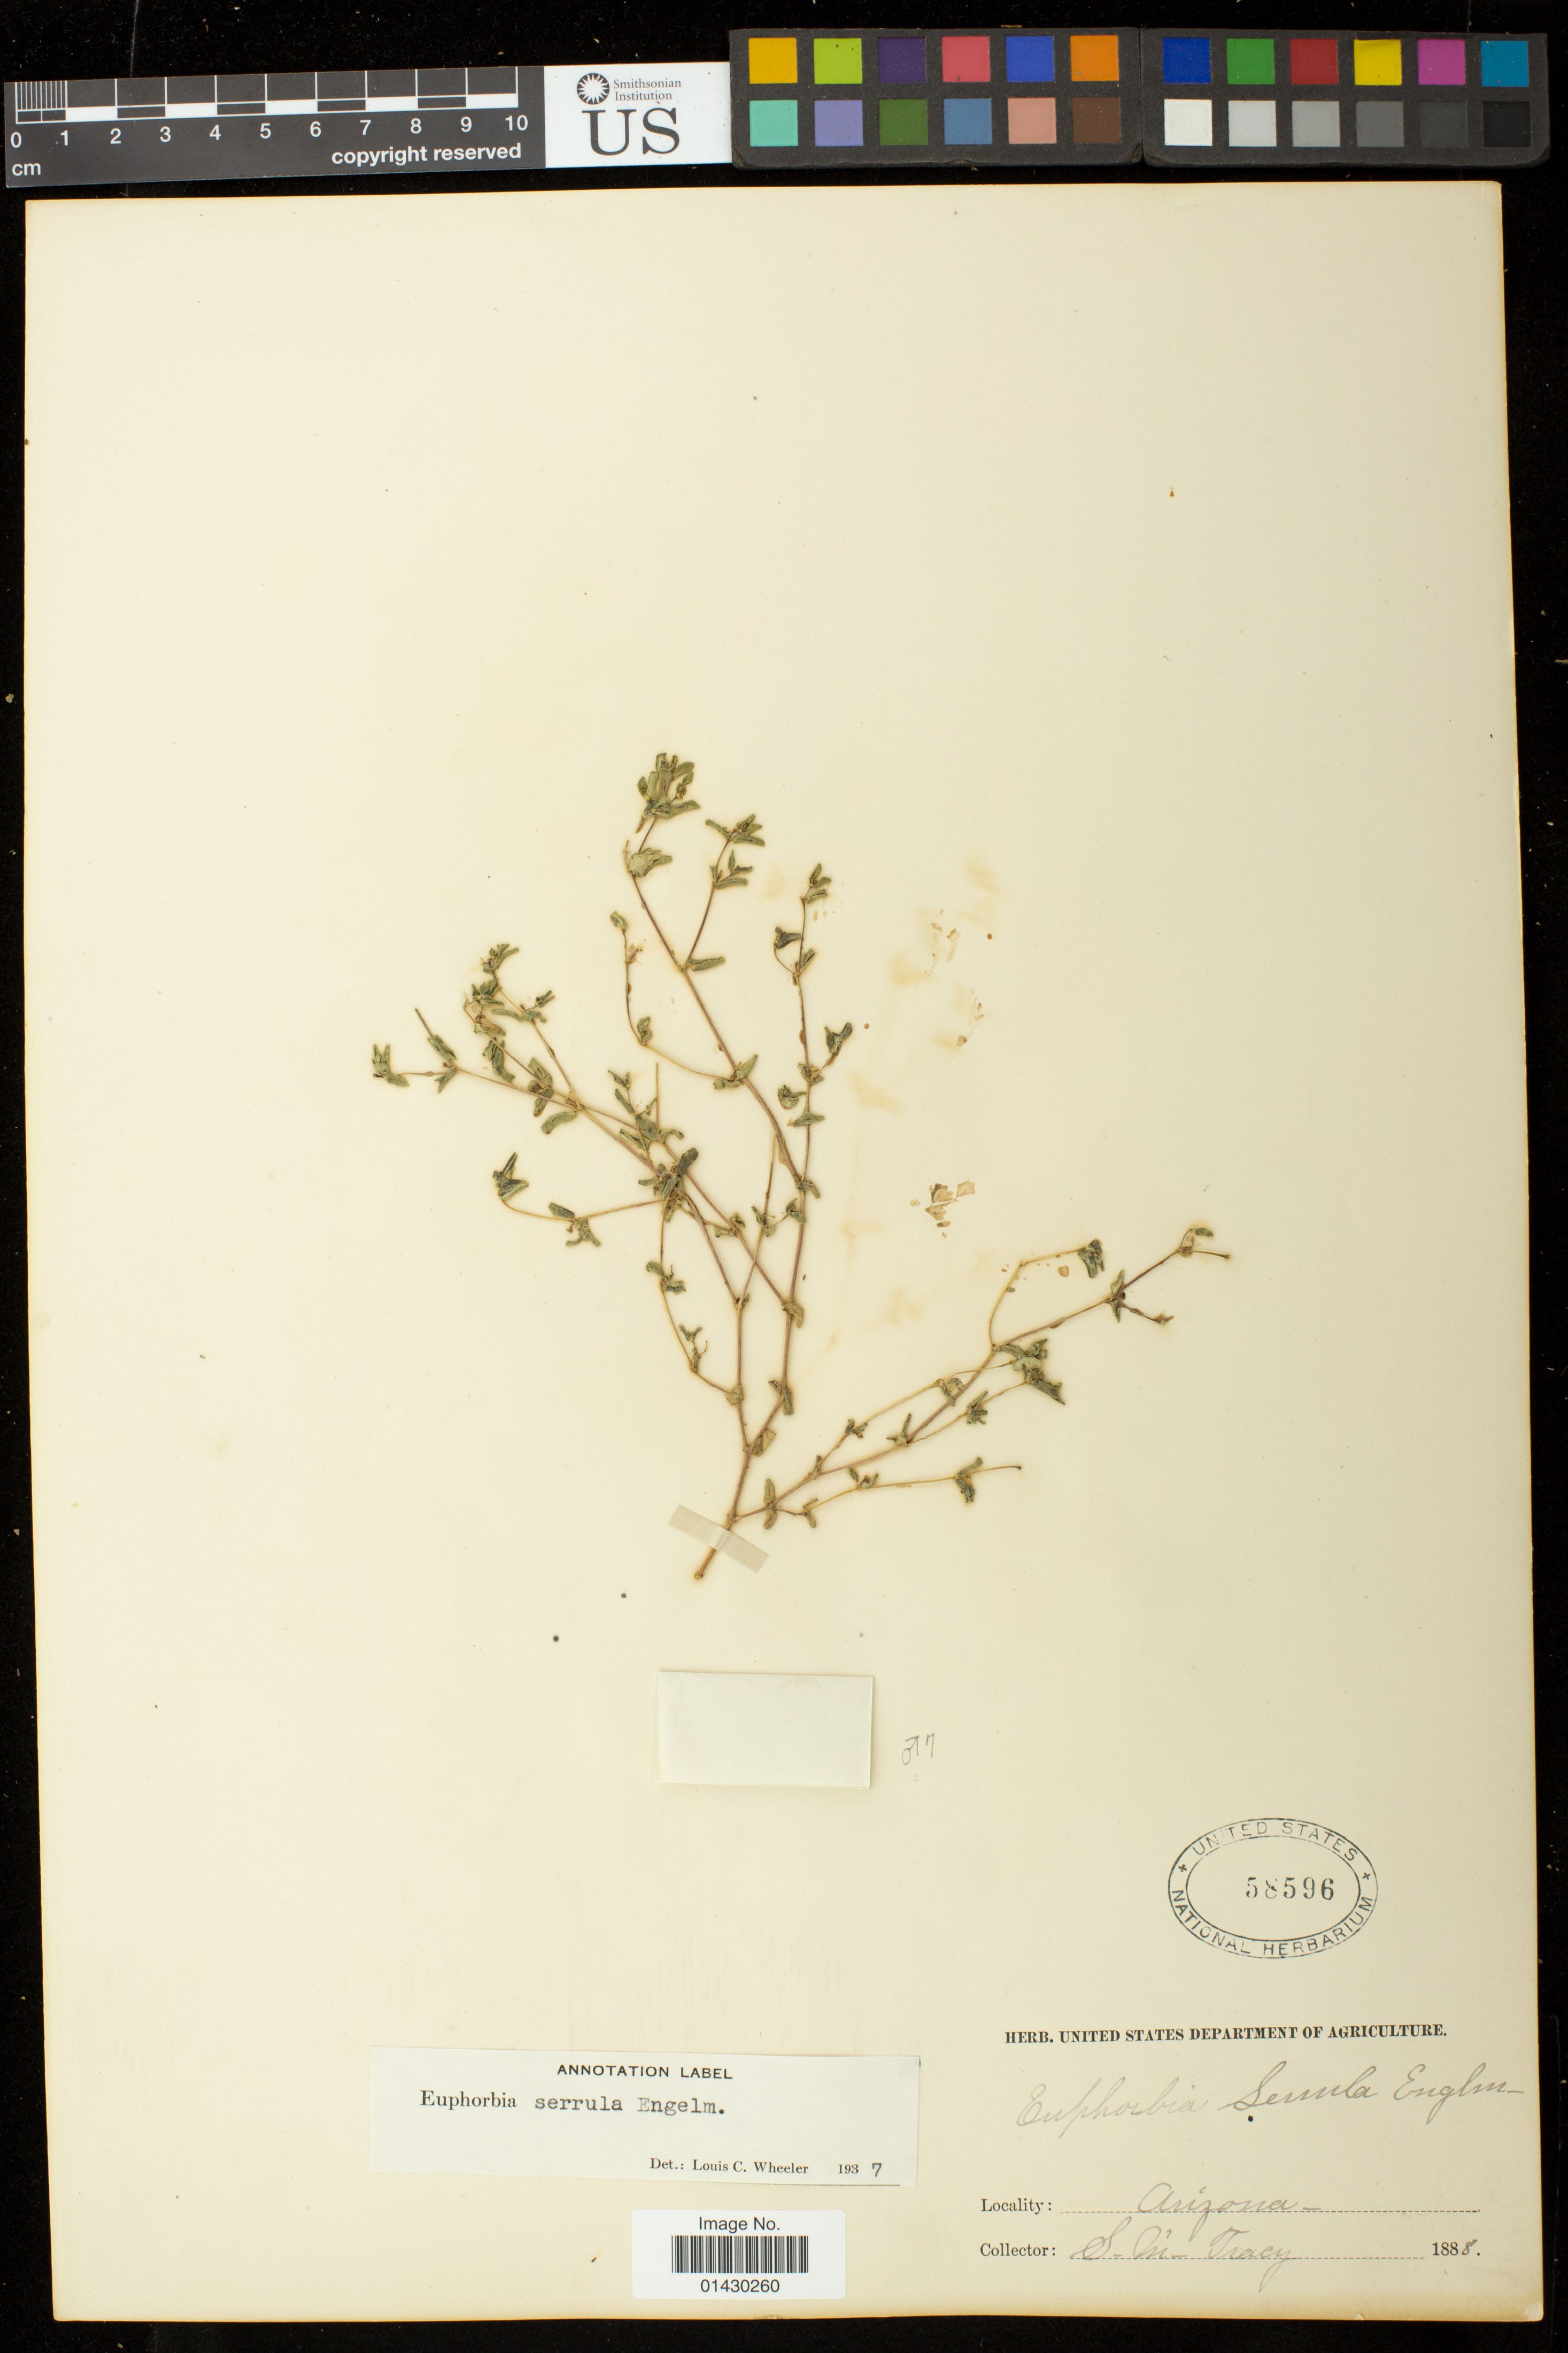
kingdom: Plantae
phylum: Tracheophyta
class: Magnoliopsida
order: Malpighiales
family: Euphorbiaceae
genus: Euphorbia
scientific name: Euphorbia serrula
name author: Engelm. in Emory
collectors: S. M. Tracy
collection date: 1888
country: United States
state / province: Arizona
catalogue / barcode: US 58596